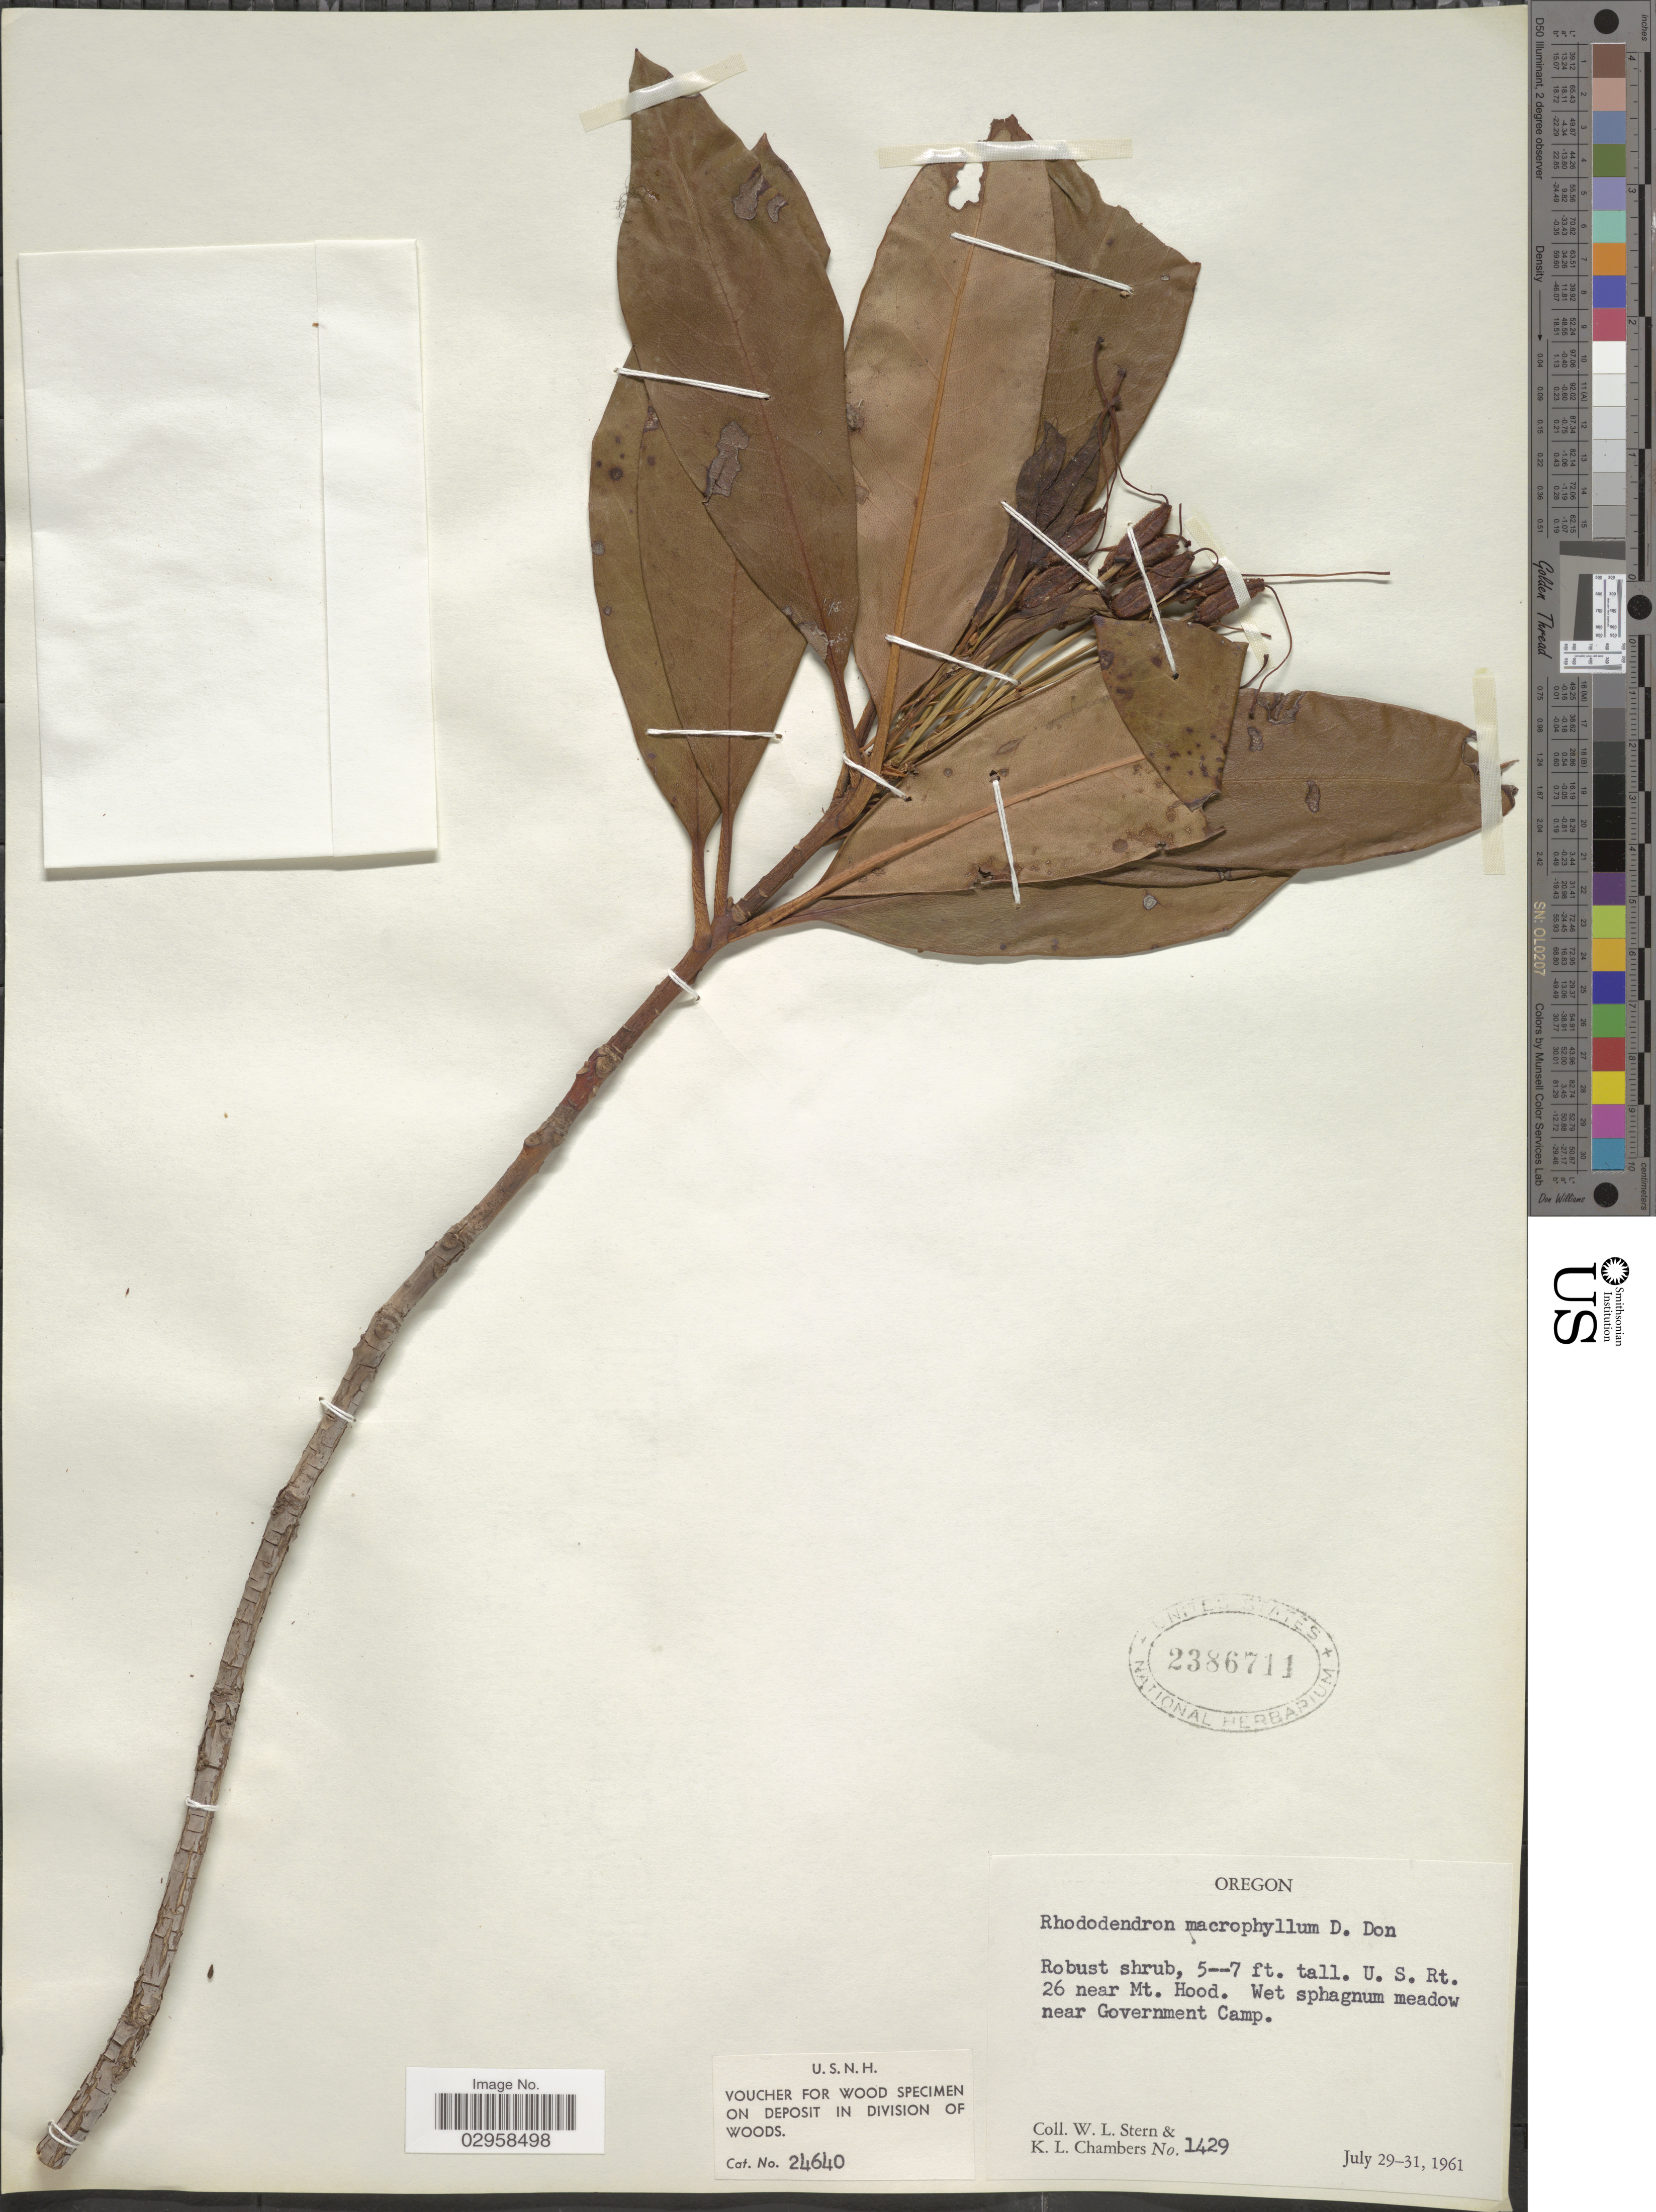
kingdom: Plantae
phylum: Tracheophyta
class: Magnoliopsida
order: Ericales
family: Ericaceae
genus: Rhododendron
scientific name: Rhododendron macrophyllum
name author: D. Don ex G. Don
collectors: W. L. Stern & K. Chambers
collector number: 1429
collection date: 1961-07-29/1961-07-31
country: United States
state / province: Oregon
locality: U.S. Rt. 26 near Mt. Hood. Wet sphagnum meadow near Government Camp.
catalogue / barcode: US 2386711